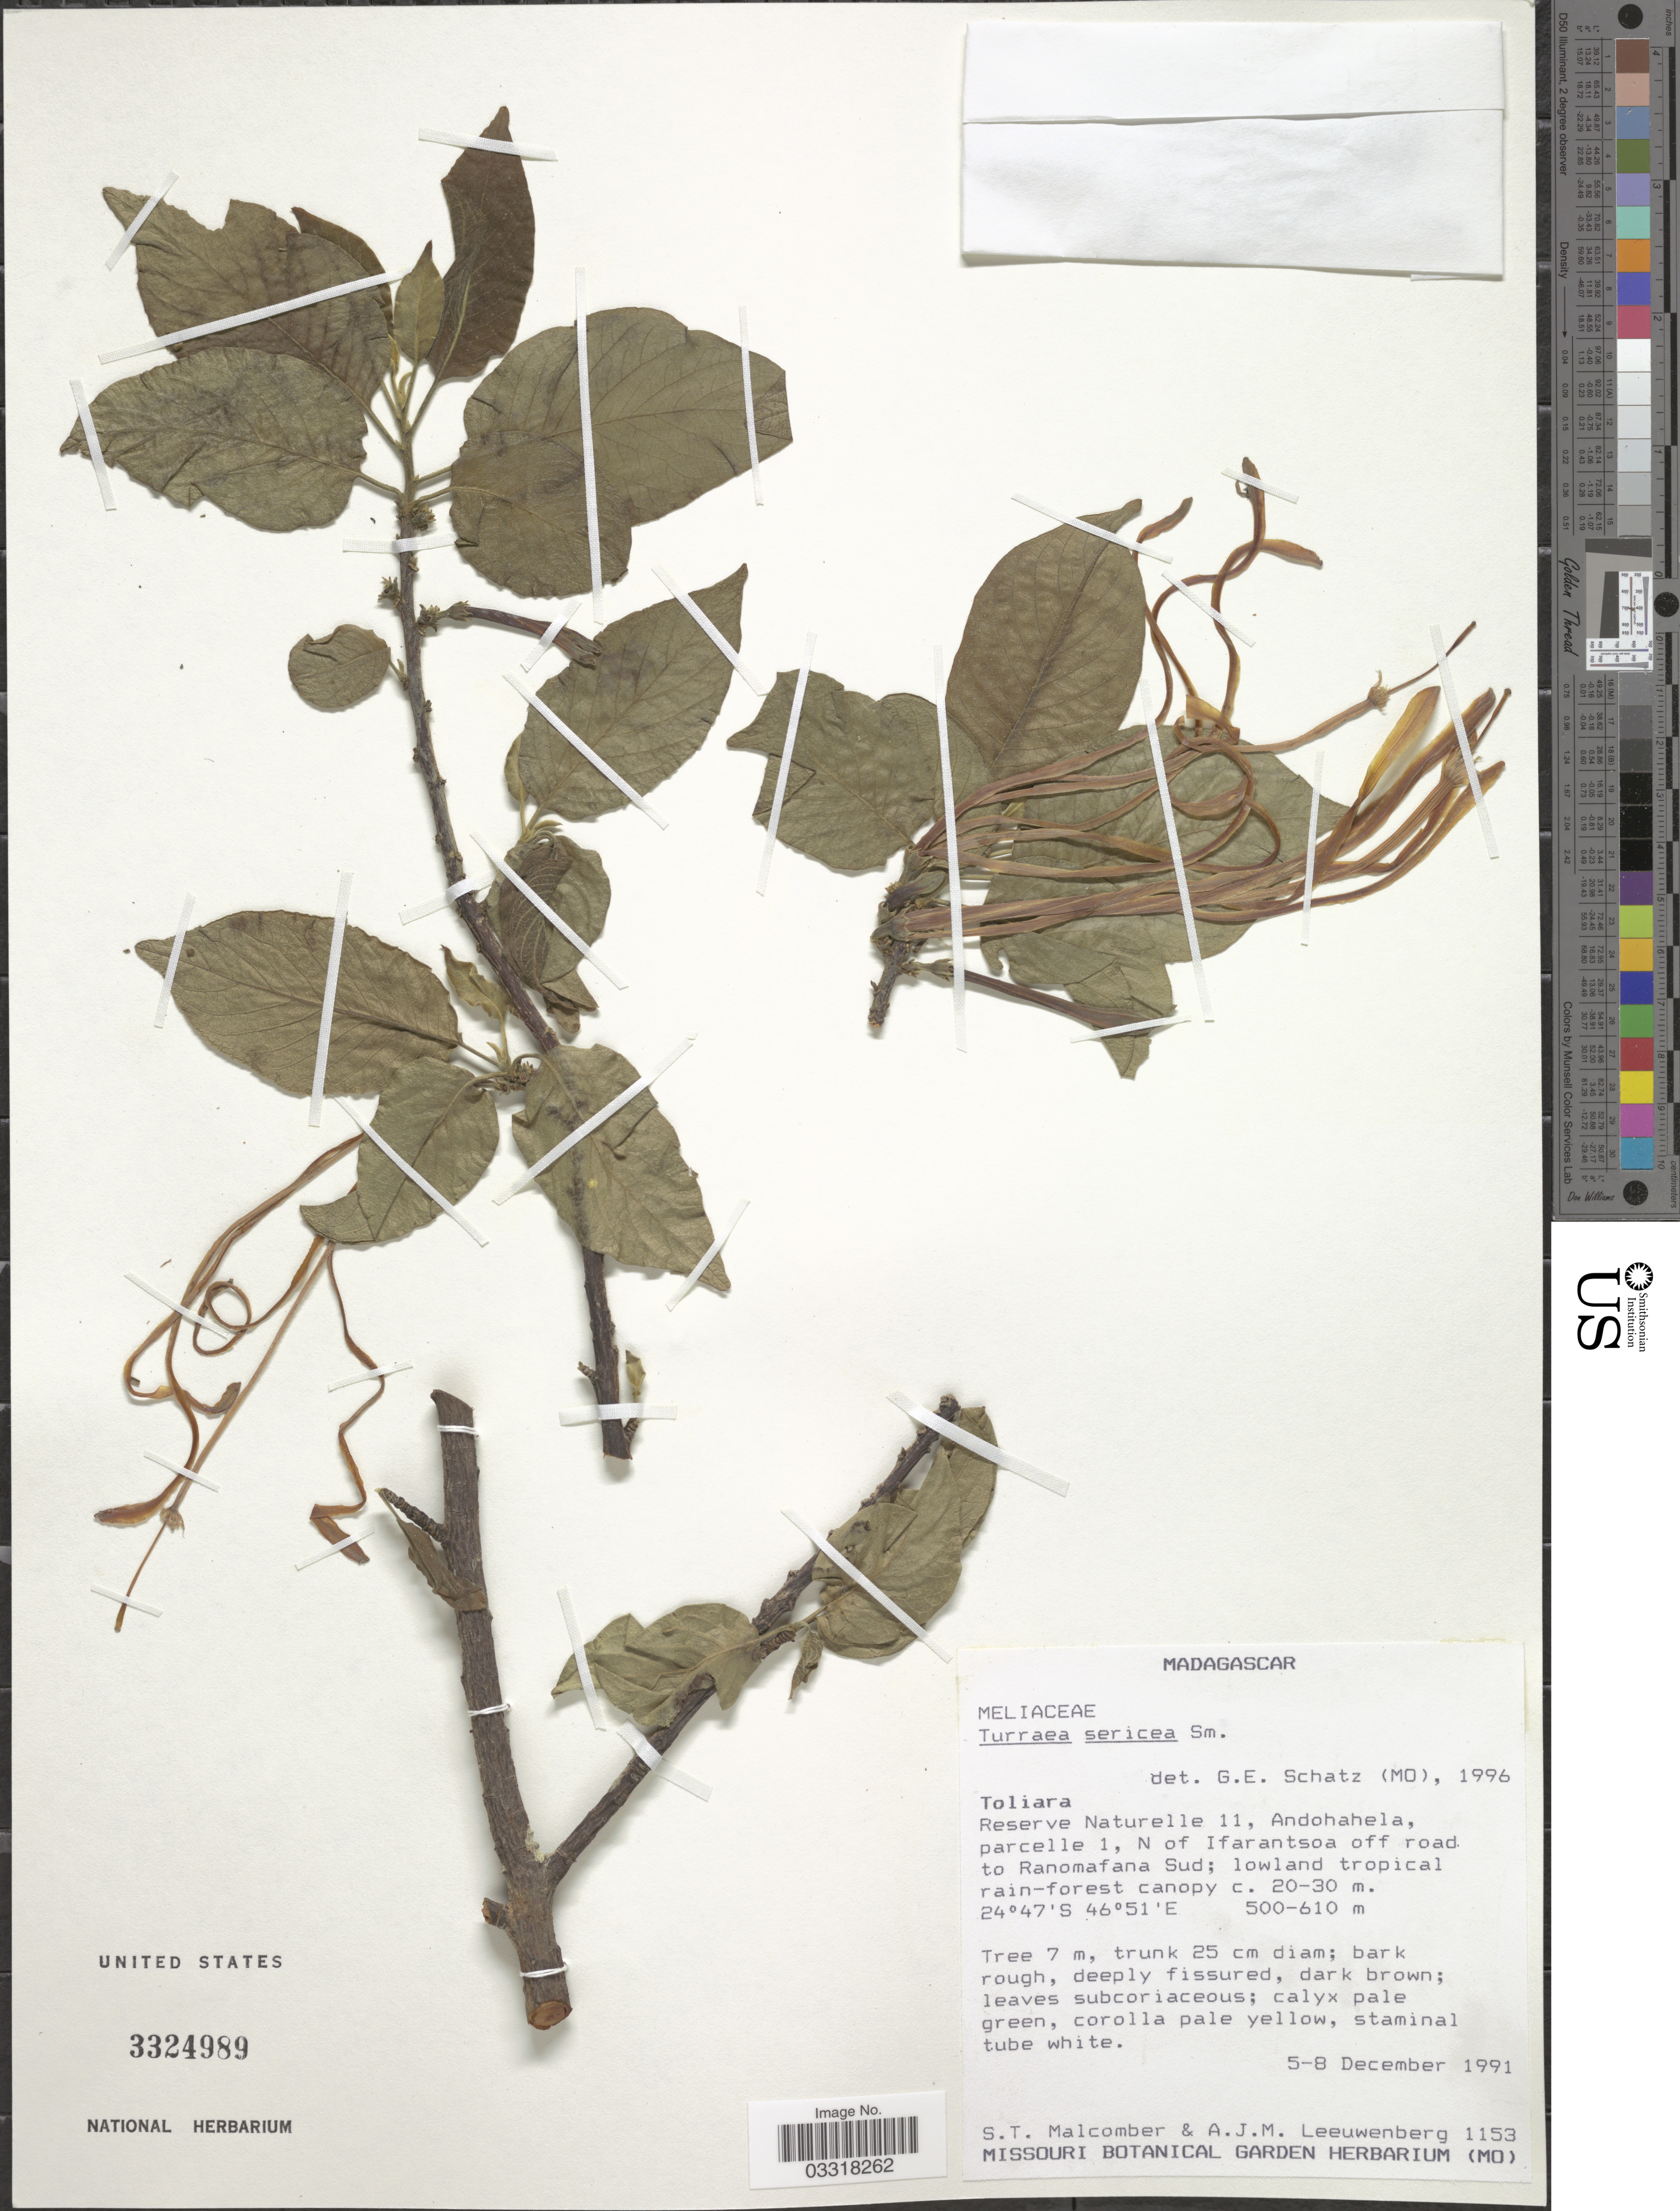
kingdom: Plantae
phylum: Tracheophyta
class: Magnoliopsida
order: Sapindales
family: Meliaceae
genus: Turraea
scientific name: Turraea sericea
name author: Sm.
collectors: S. T. Malcomber & A. J. M. Leeuwenberg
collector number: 1153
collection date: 1991-12-05/1991-12-08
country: Madagascar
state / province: Anosy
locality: Reserve Naturelle 11, Andohahela, parcelle 1, N of Ifarantsoa off road to Ranomafana Sud.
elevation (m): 500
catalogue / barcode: US 3324989